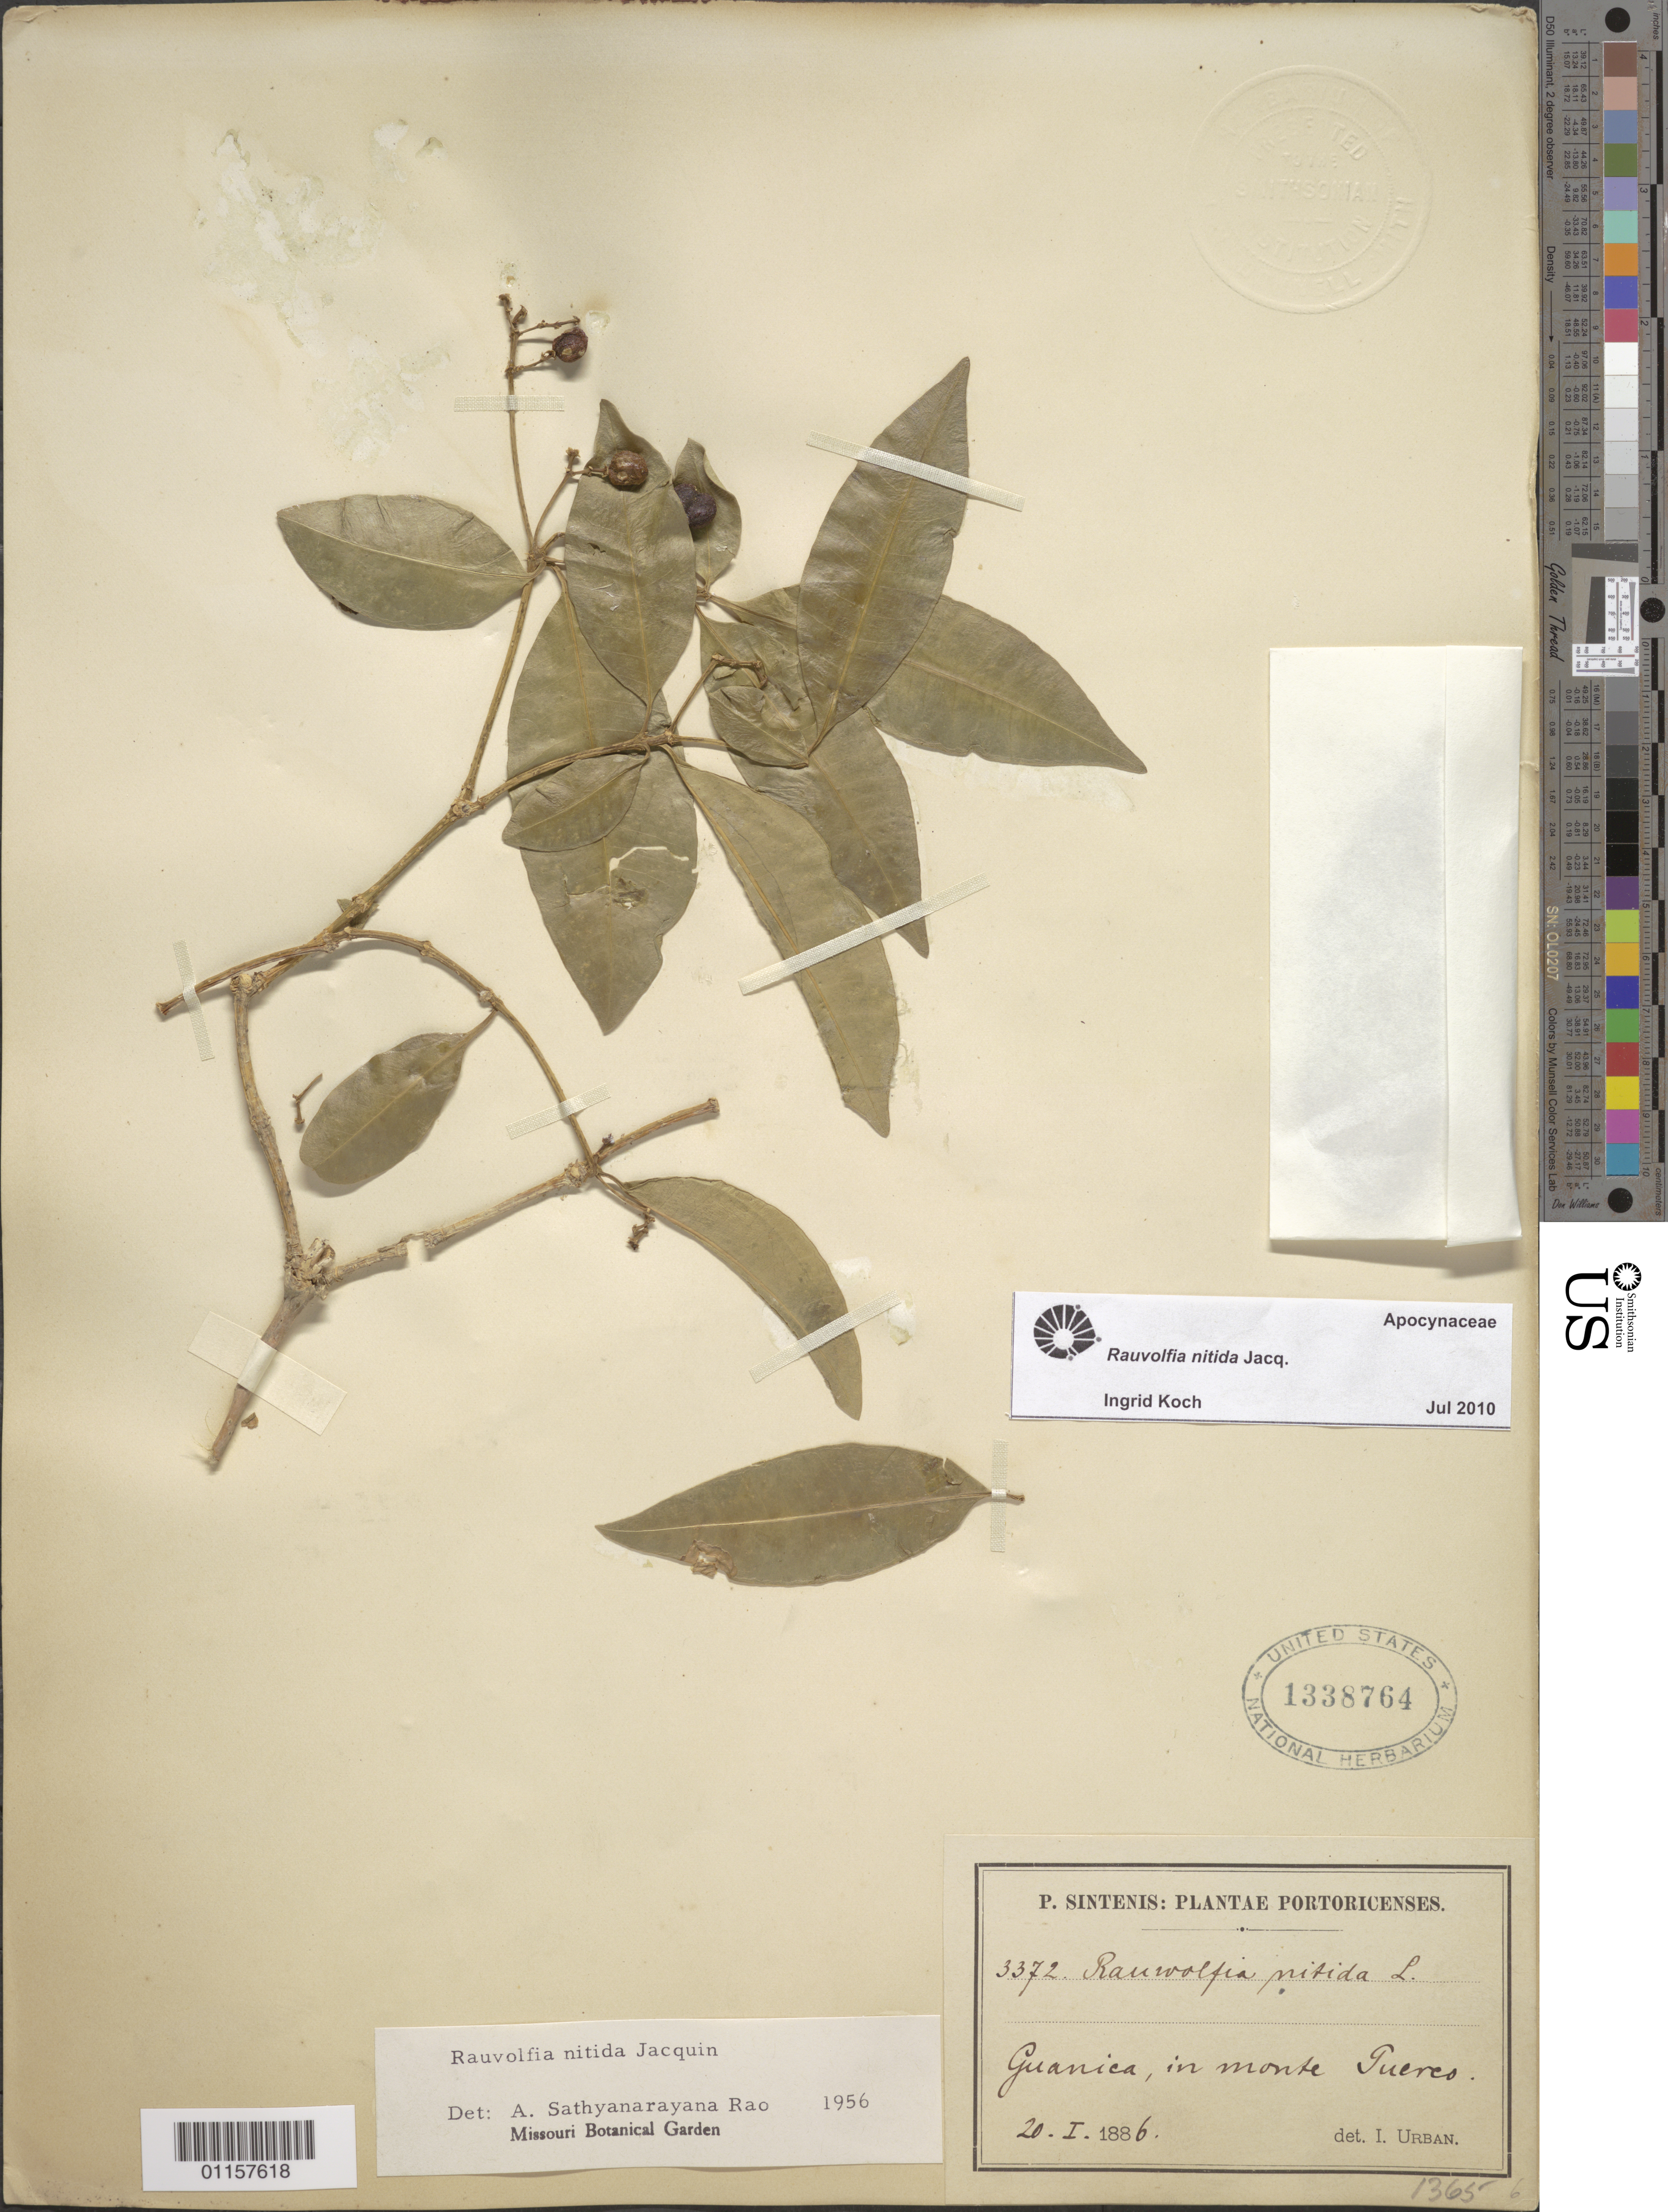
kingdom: Plantae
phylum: Tracheophyta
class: Magnoliopsida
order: Gentianales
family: Apocynaceae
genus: Rauvolfia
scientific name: Rauvolfia nitida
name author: Jacq.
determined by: Koch, I.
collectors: P. Sintenis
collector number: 3372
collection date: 1886-01-20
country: Puerto Rico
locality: Guánica, in monte Tuereo [?]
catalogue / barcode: US 1338764